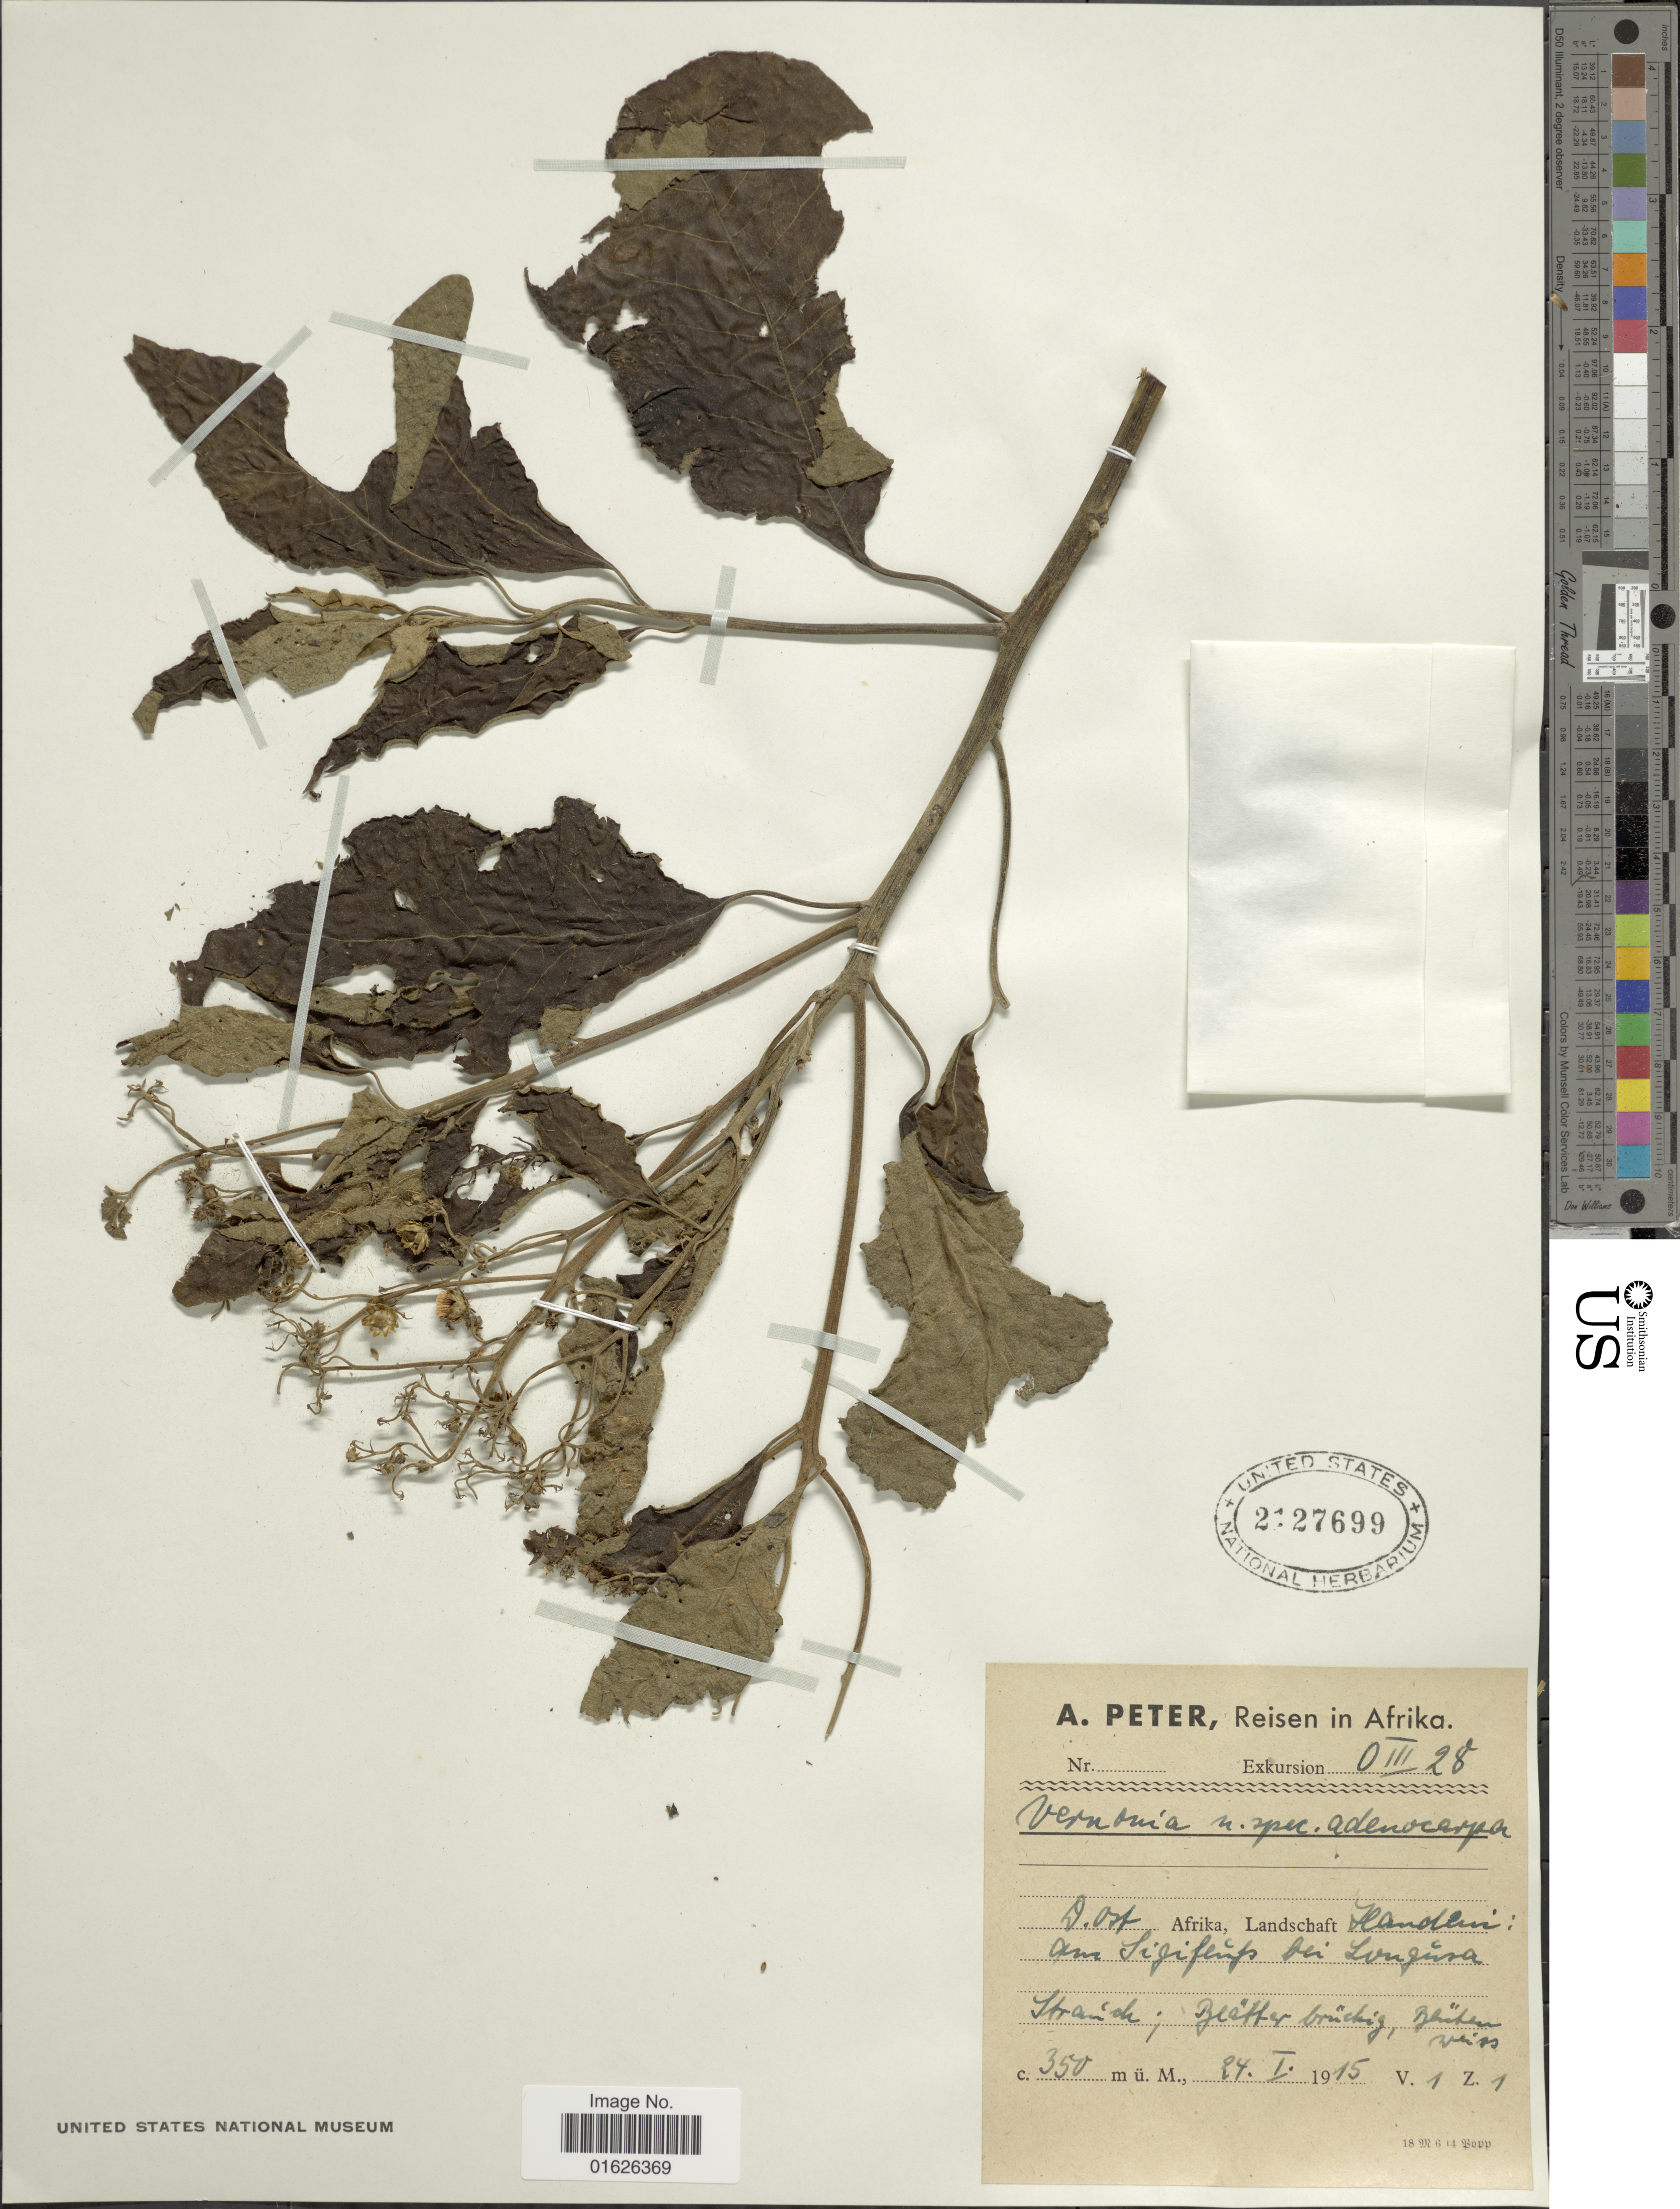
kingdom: Plantae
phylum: Tracheophyta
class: Magnoliopsida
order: Asterales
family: Asteraceae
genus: Gymnanthemum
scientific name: Gymnanthemum coloratum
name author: (Willd.) H. Rob. & B. Kahn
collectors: A. Peter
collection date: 1915-01-24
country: Tanzania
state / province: Tanga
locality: Handeni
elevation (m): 350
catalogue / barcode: US 2127699